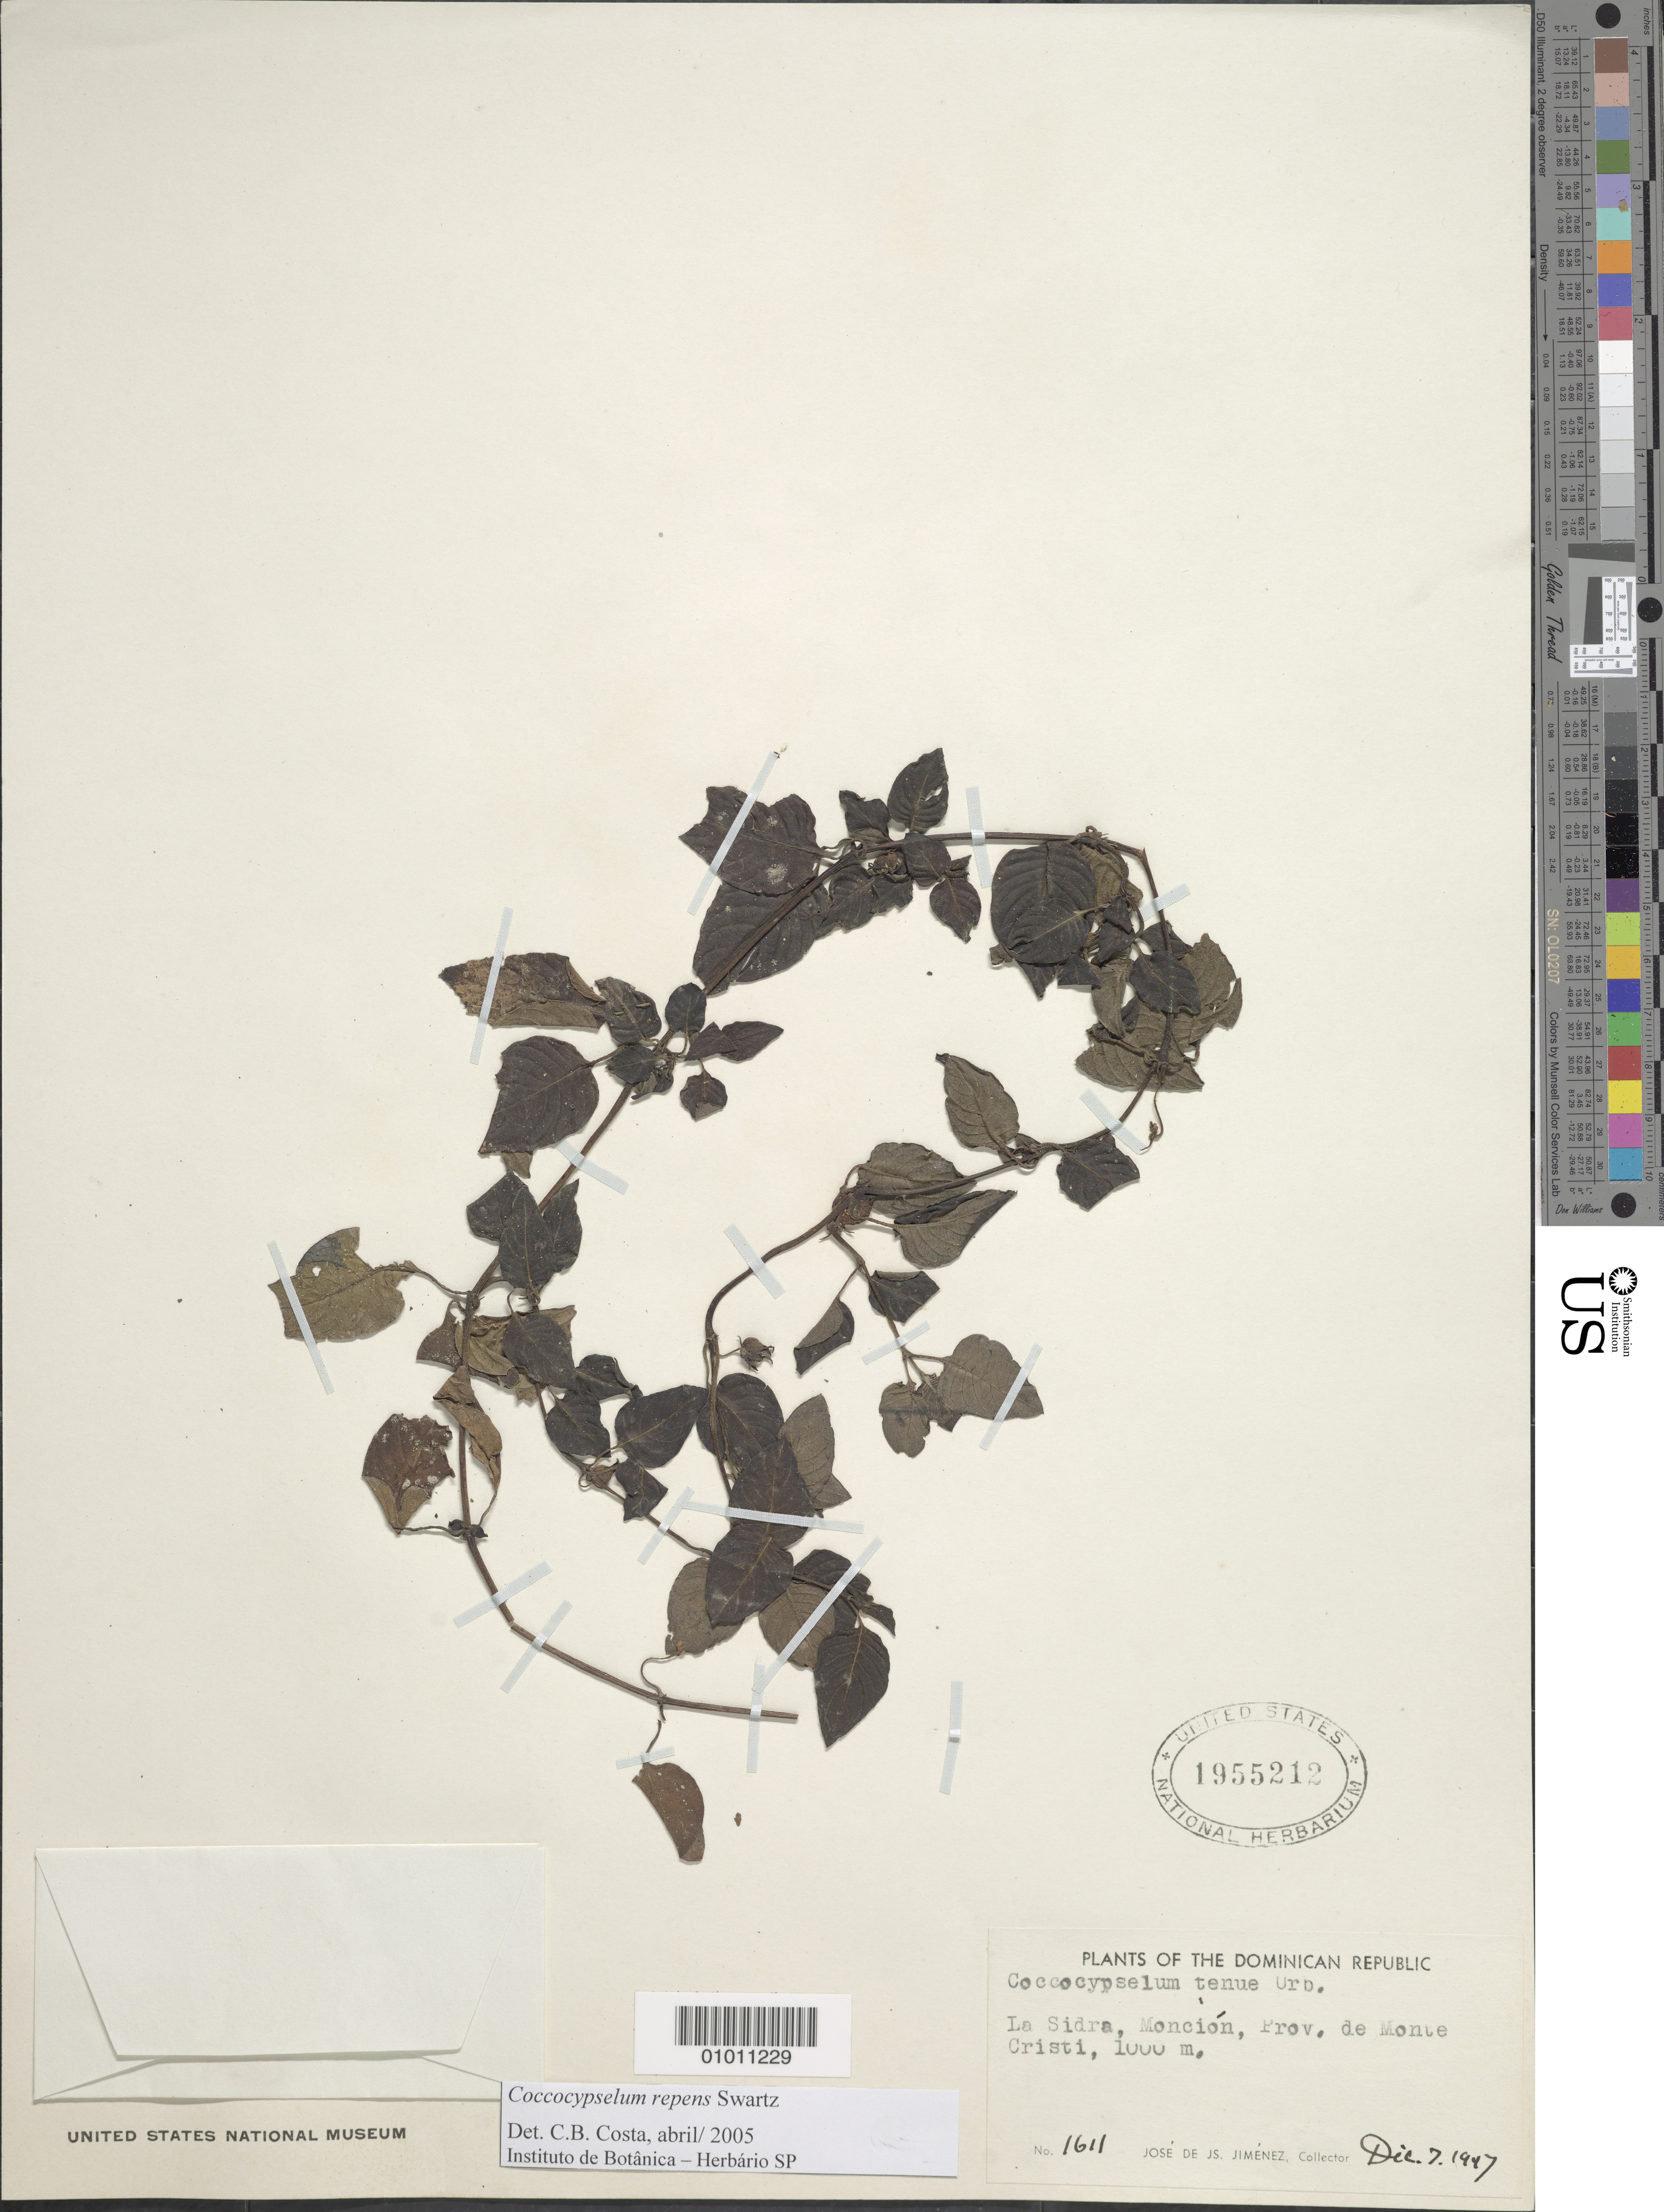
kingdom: Plantae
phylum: Tracheophyta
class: Magnoliopsida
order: Gentianales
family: Rubiaceae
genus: Coccocypselum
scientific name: Coccocypselum repens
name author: Sw.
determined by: Costa, C. B.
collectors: J. J. Jiménez Almonte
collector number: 1611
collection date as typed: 07 Dec 1947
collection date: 1947-12-07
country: Dominican Republic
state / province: Monte Cristi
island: Hispaniola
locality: La Sidra, Monción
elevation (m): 1000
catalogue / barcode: US 1955212